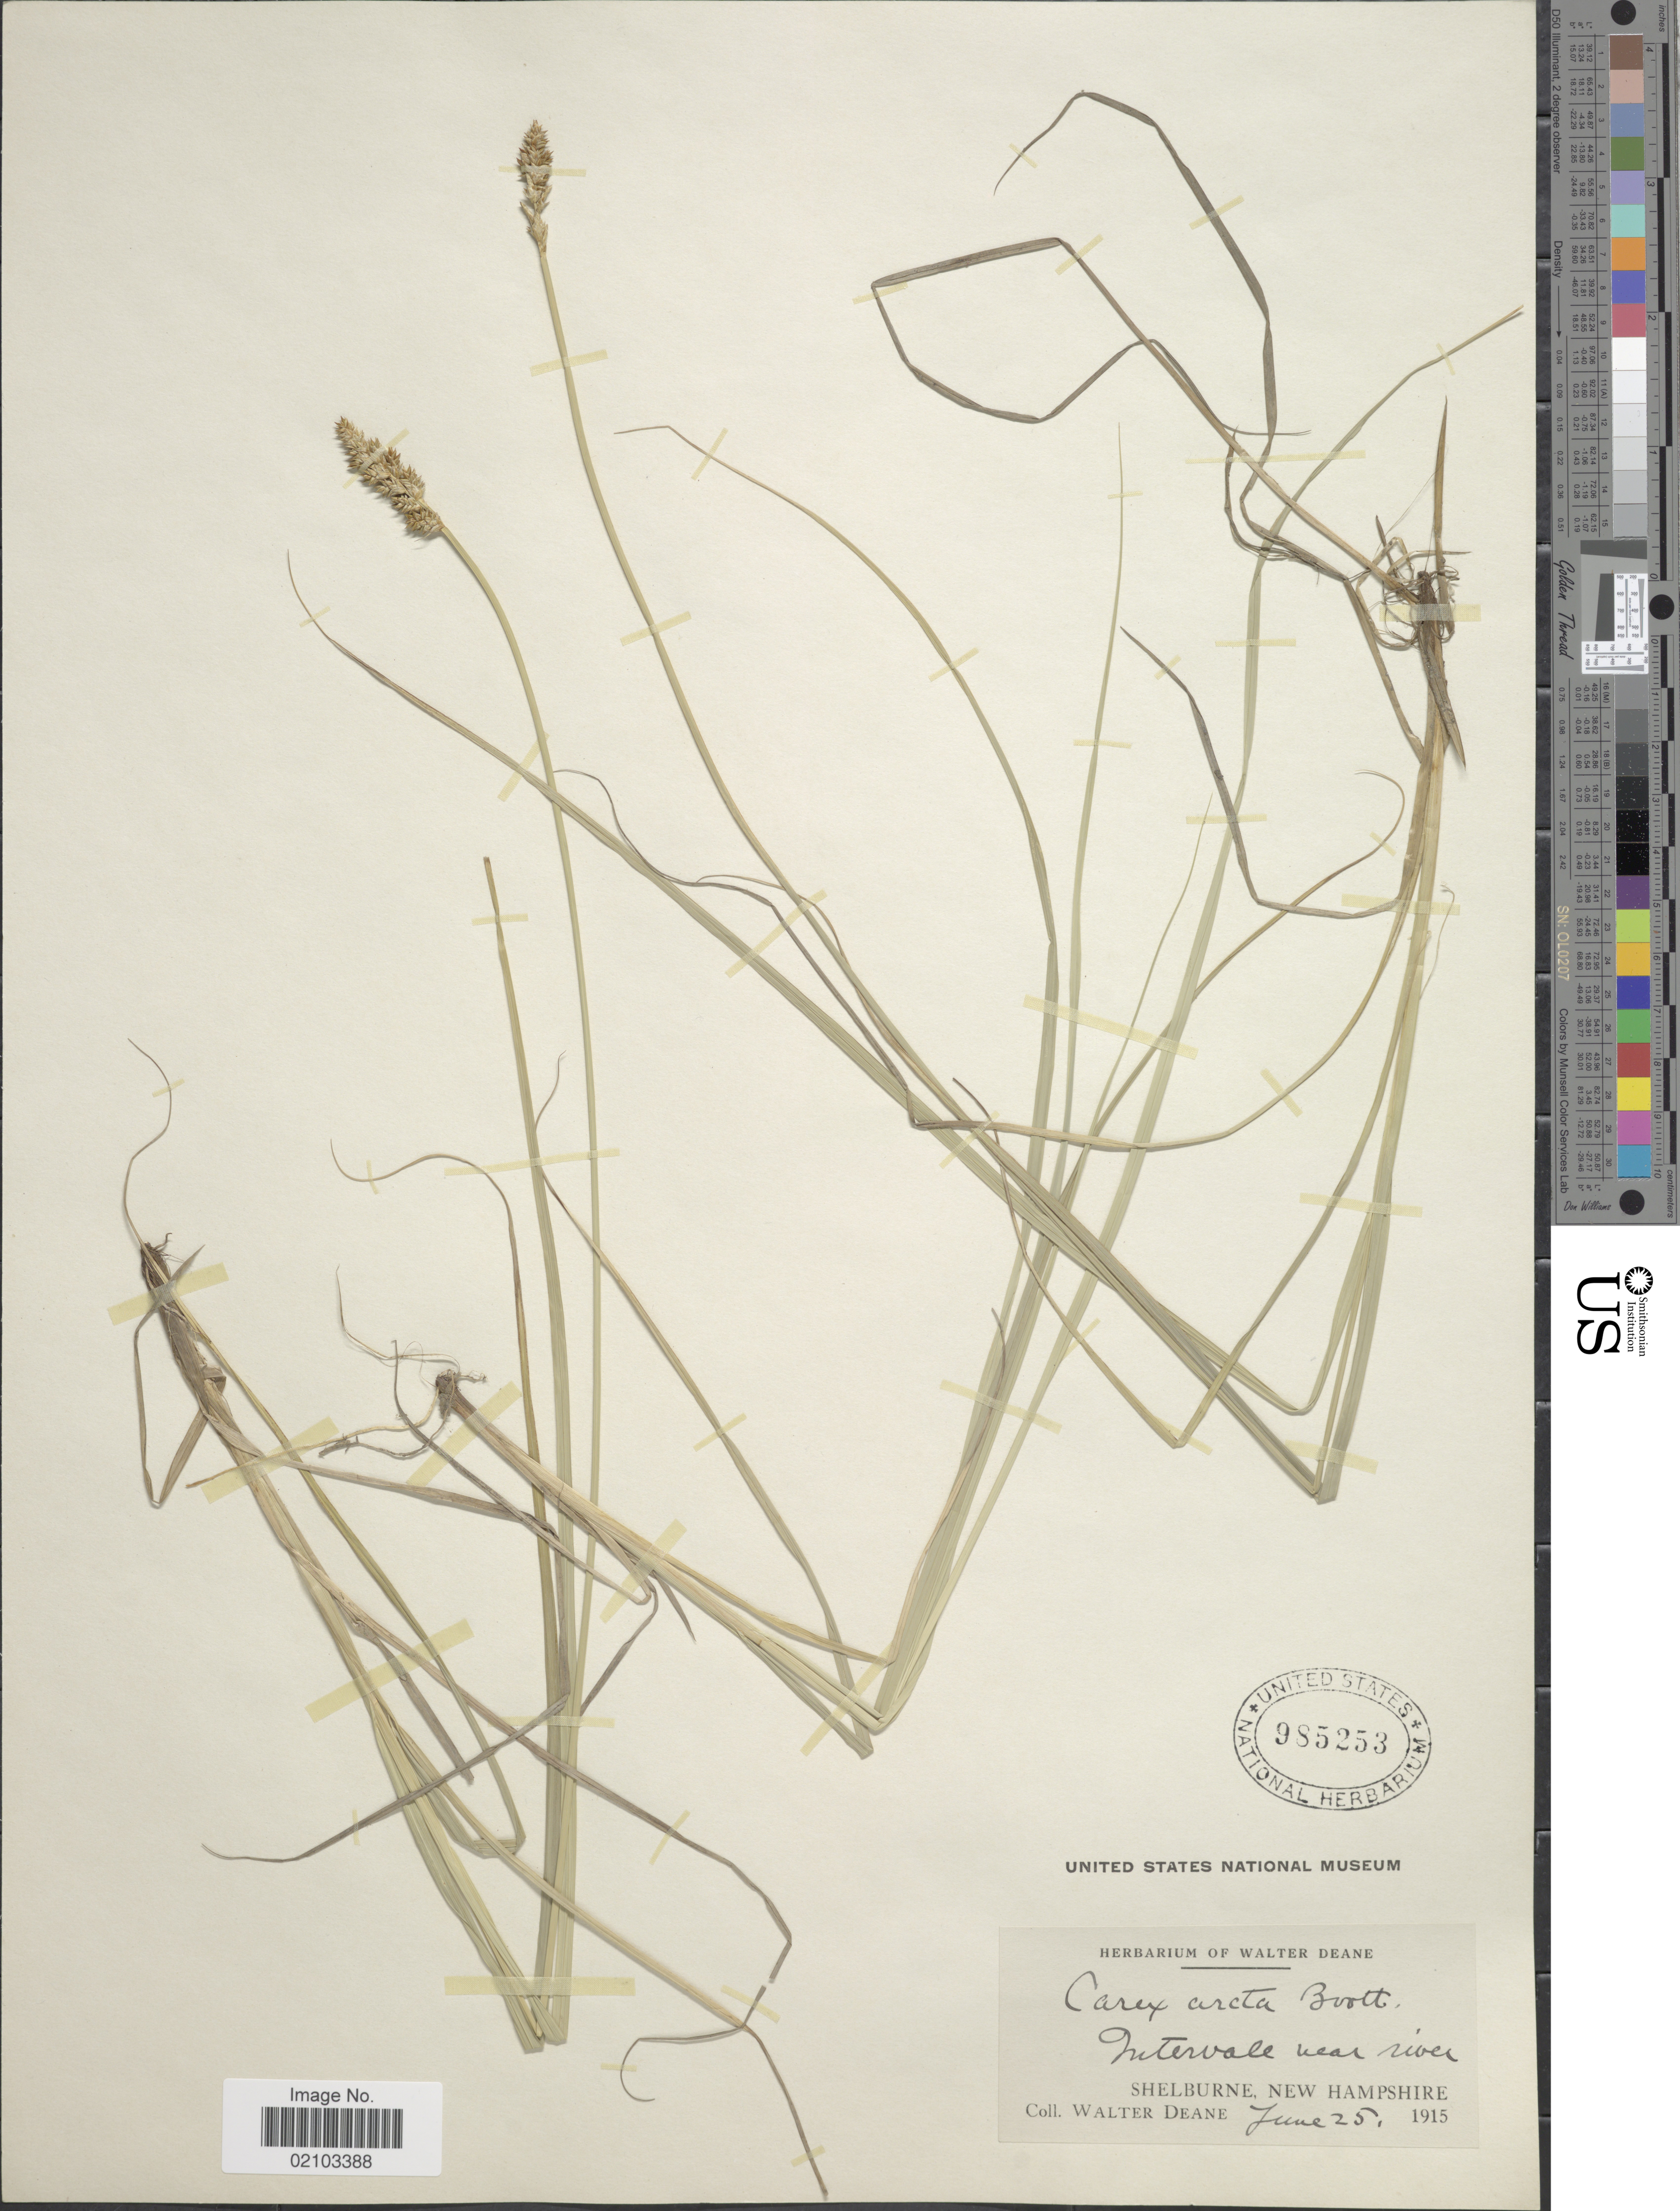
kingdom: Plantae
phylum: Tracheophyta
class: Liliopsida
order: Poales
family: Cyperaceae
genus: Carex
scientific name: Carex arcta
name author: Boott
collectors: W. Deane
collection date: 1915-06-25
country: United States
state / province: New Hampshire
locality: Intervale near river. Shelburne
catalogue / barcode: US 985253